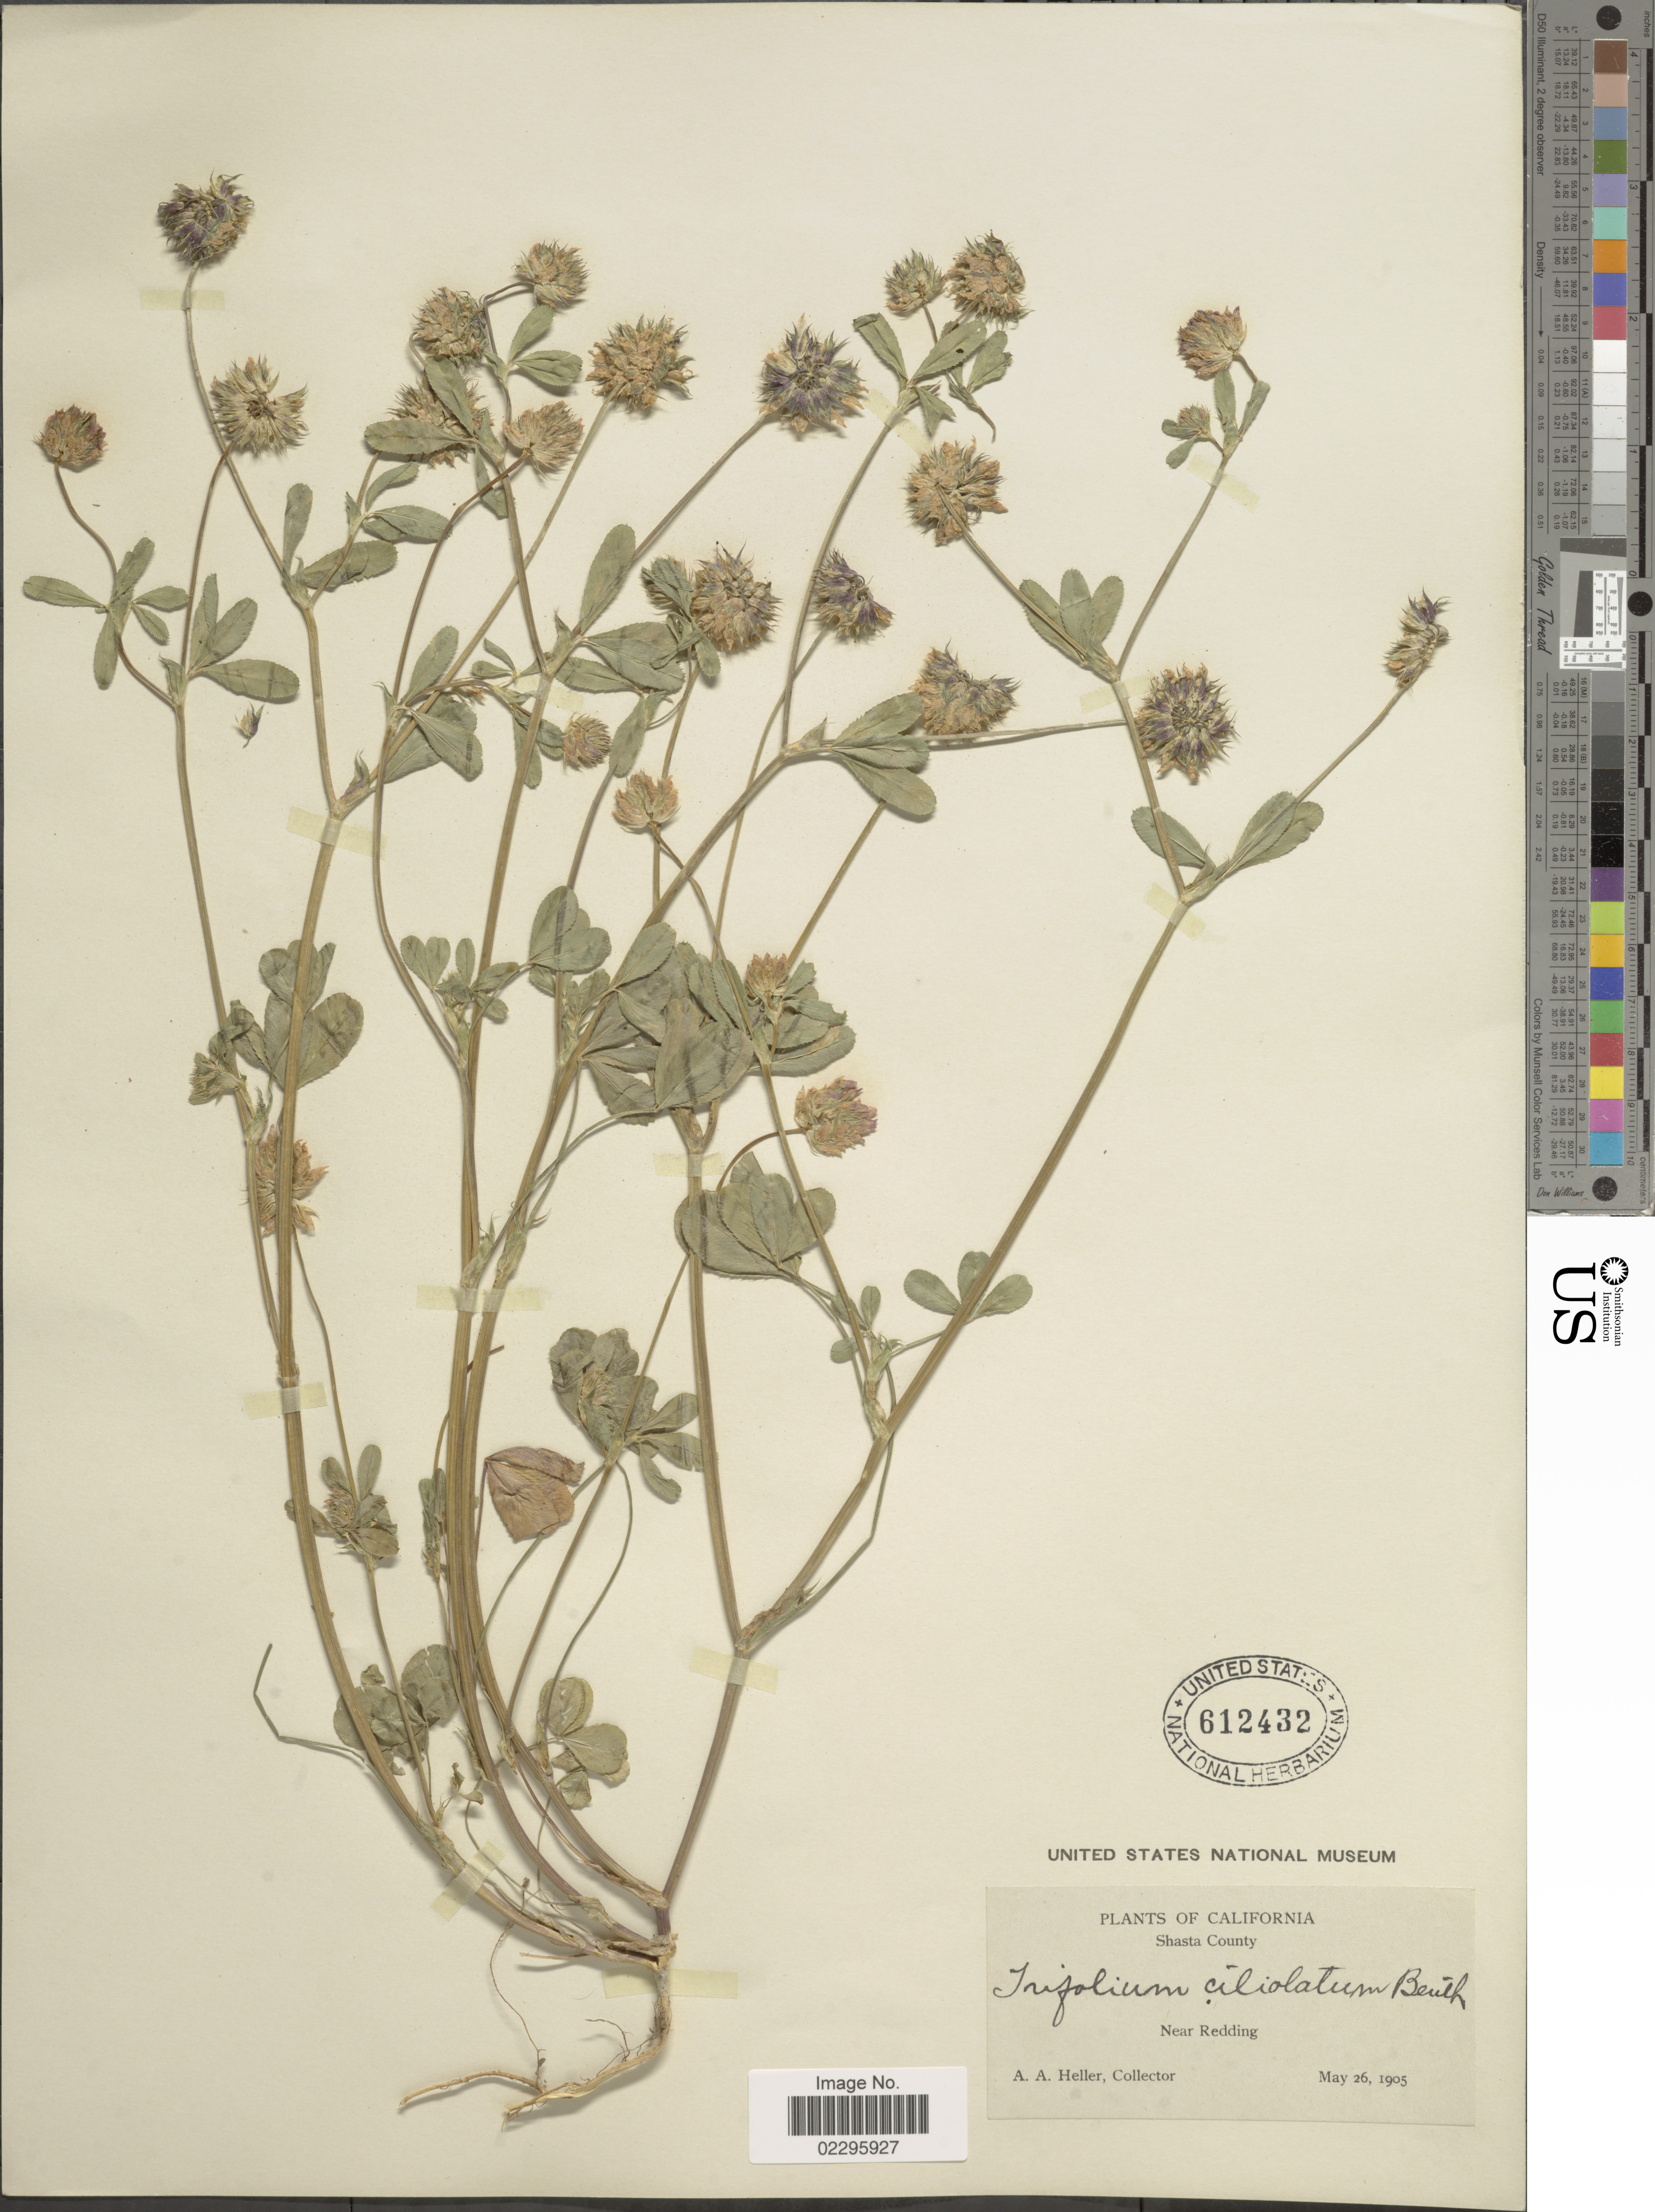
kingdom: Plantae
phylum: Tracheophyta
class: Magnoliopsida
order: Fabales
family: Fabaceae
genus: Trifolium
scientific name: Trifolium ciliolatum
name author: Benth.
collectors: A. A. Heller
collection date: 1905-05-26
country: United States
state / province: California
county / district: Shasta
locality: Shasta County, near Redding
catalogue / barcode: US 612432